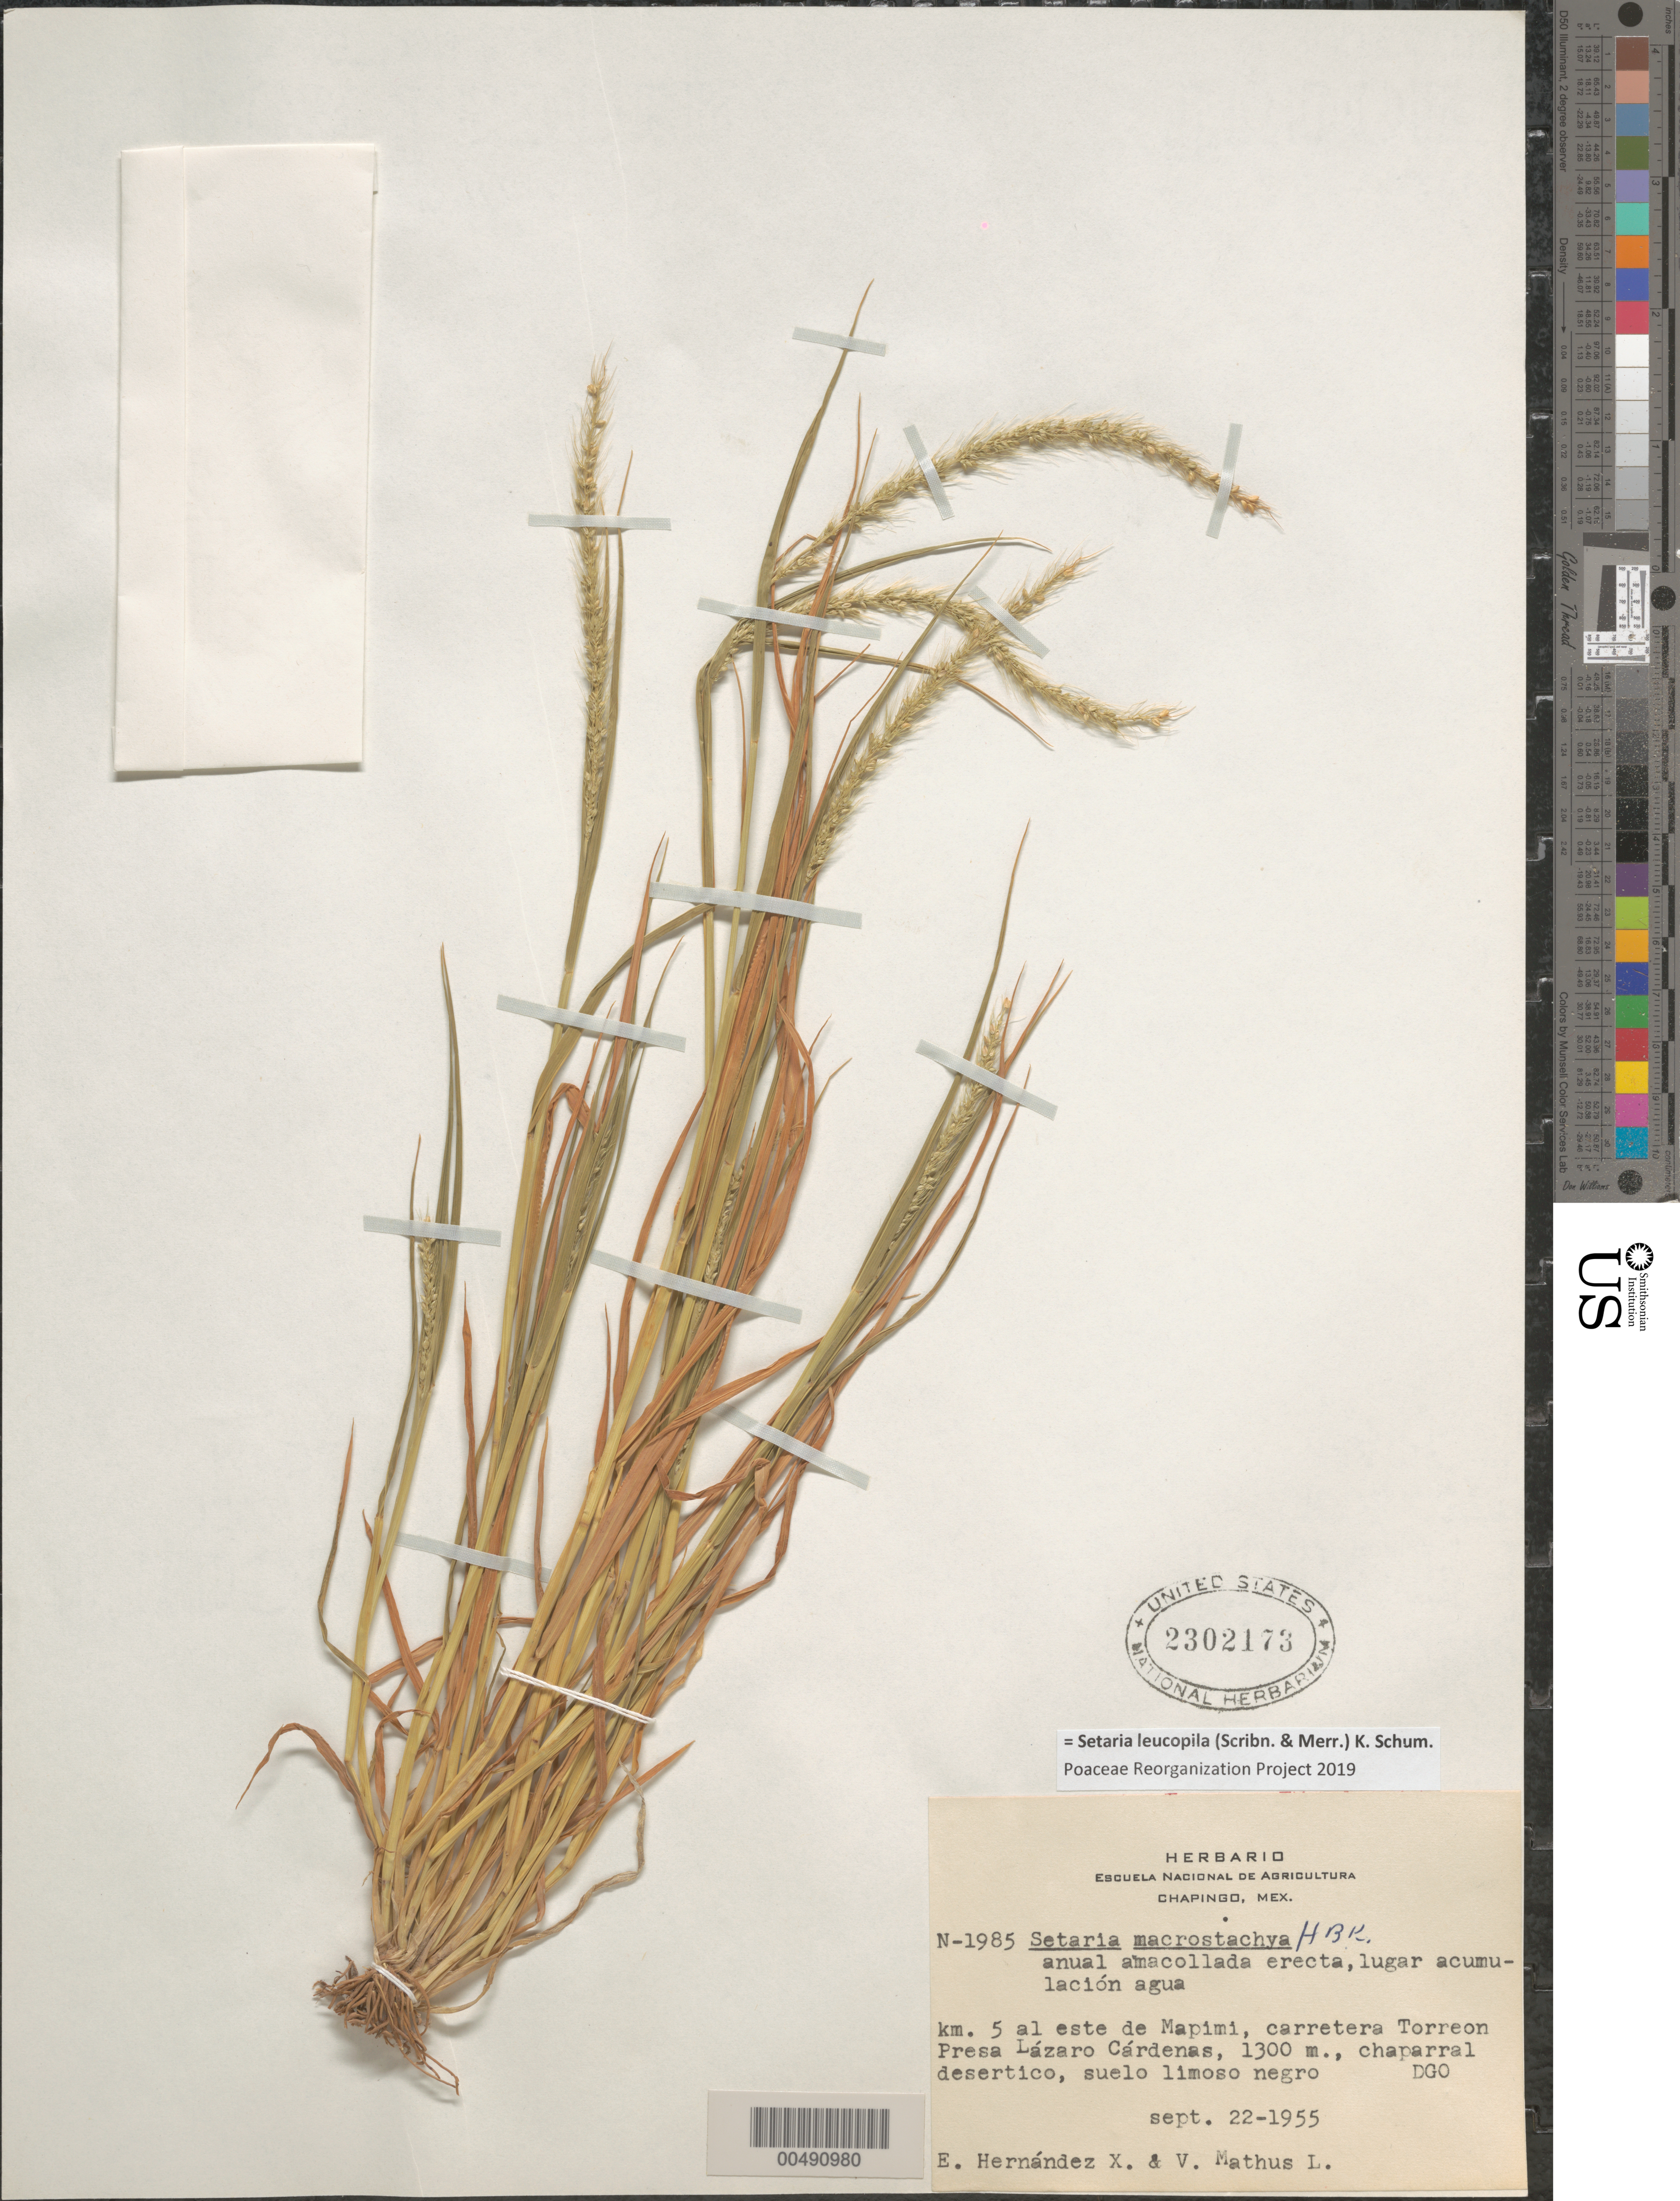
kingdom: Plantae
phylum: Tracheophyta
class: Liliopsida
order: Poales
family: Poaceae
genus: Setaria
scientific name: Setaria leucopila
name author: (Scribn. & Merr.) K. Schum.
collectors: E. I. Hernández-X. & V. Mathus L.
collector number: N-1985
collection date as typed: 22 Sep 1955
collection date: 1955-09-22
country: Mexico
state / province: Durango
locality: Km 5 E of Mapimi, Torreon Presa Lázaro Cárdenas Rd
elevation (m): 1300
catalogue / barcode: US 2302173